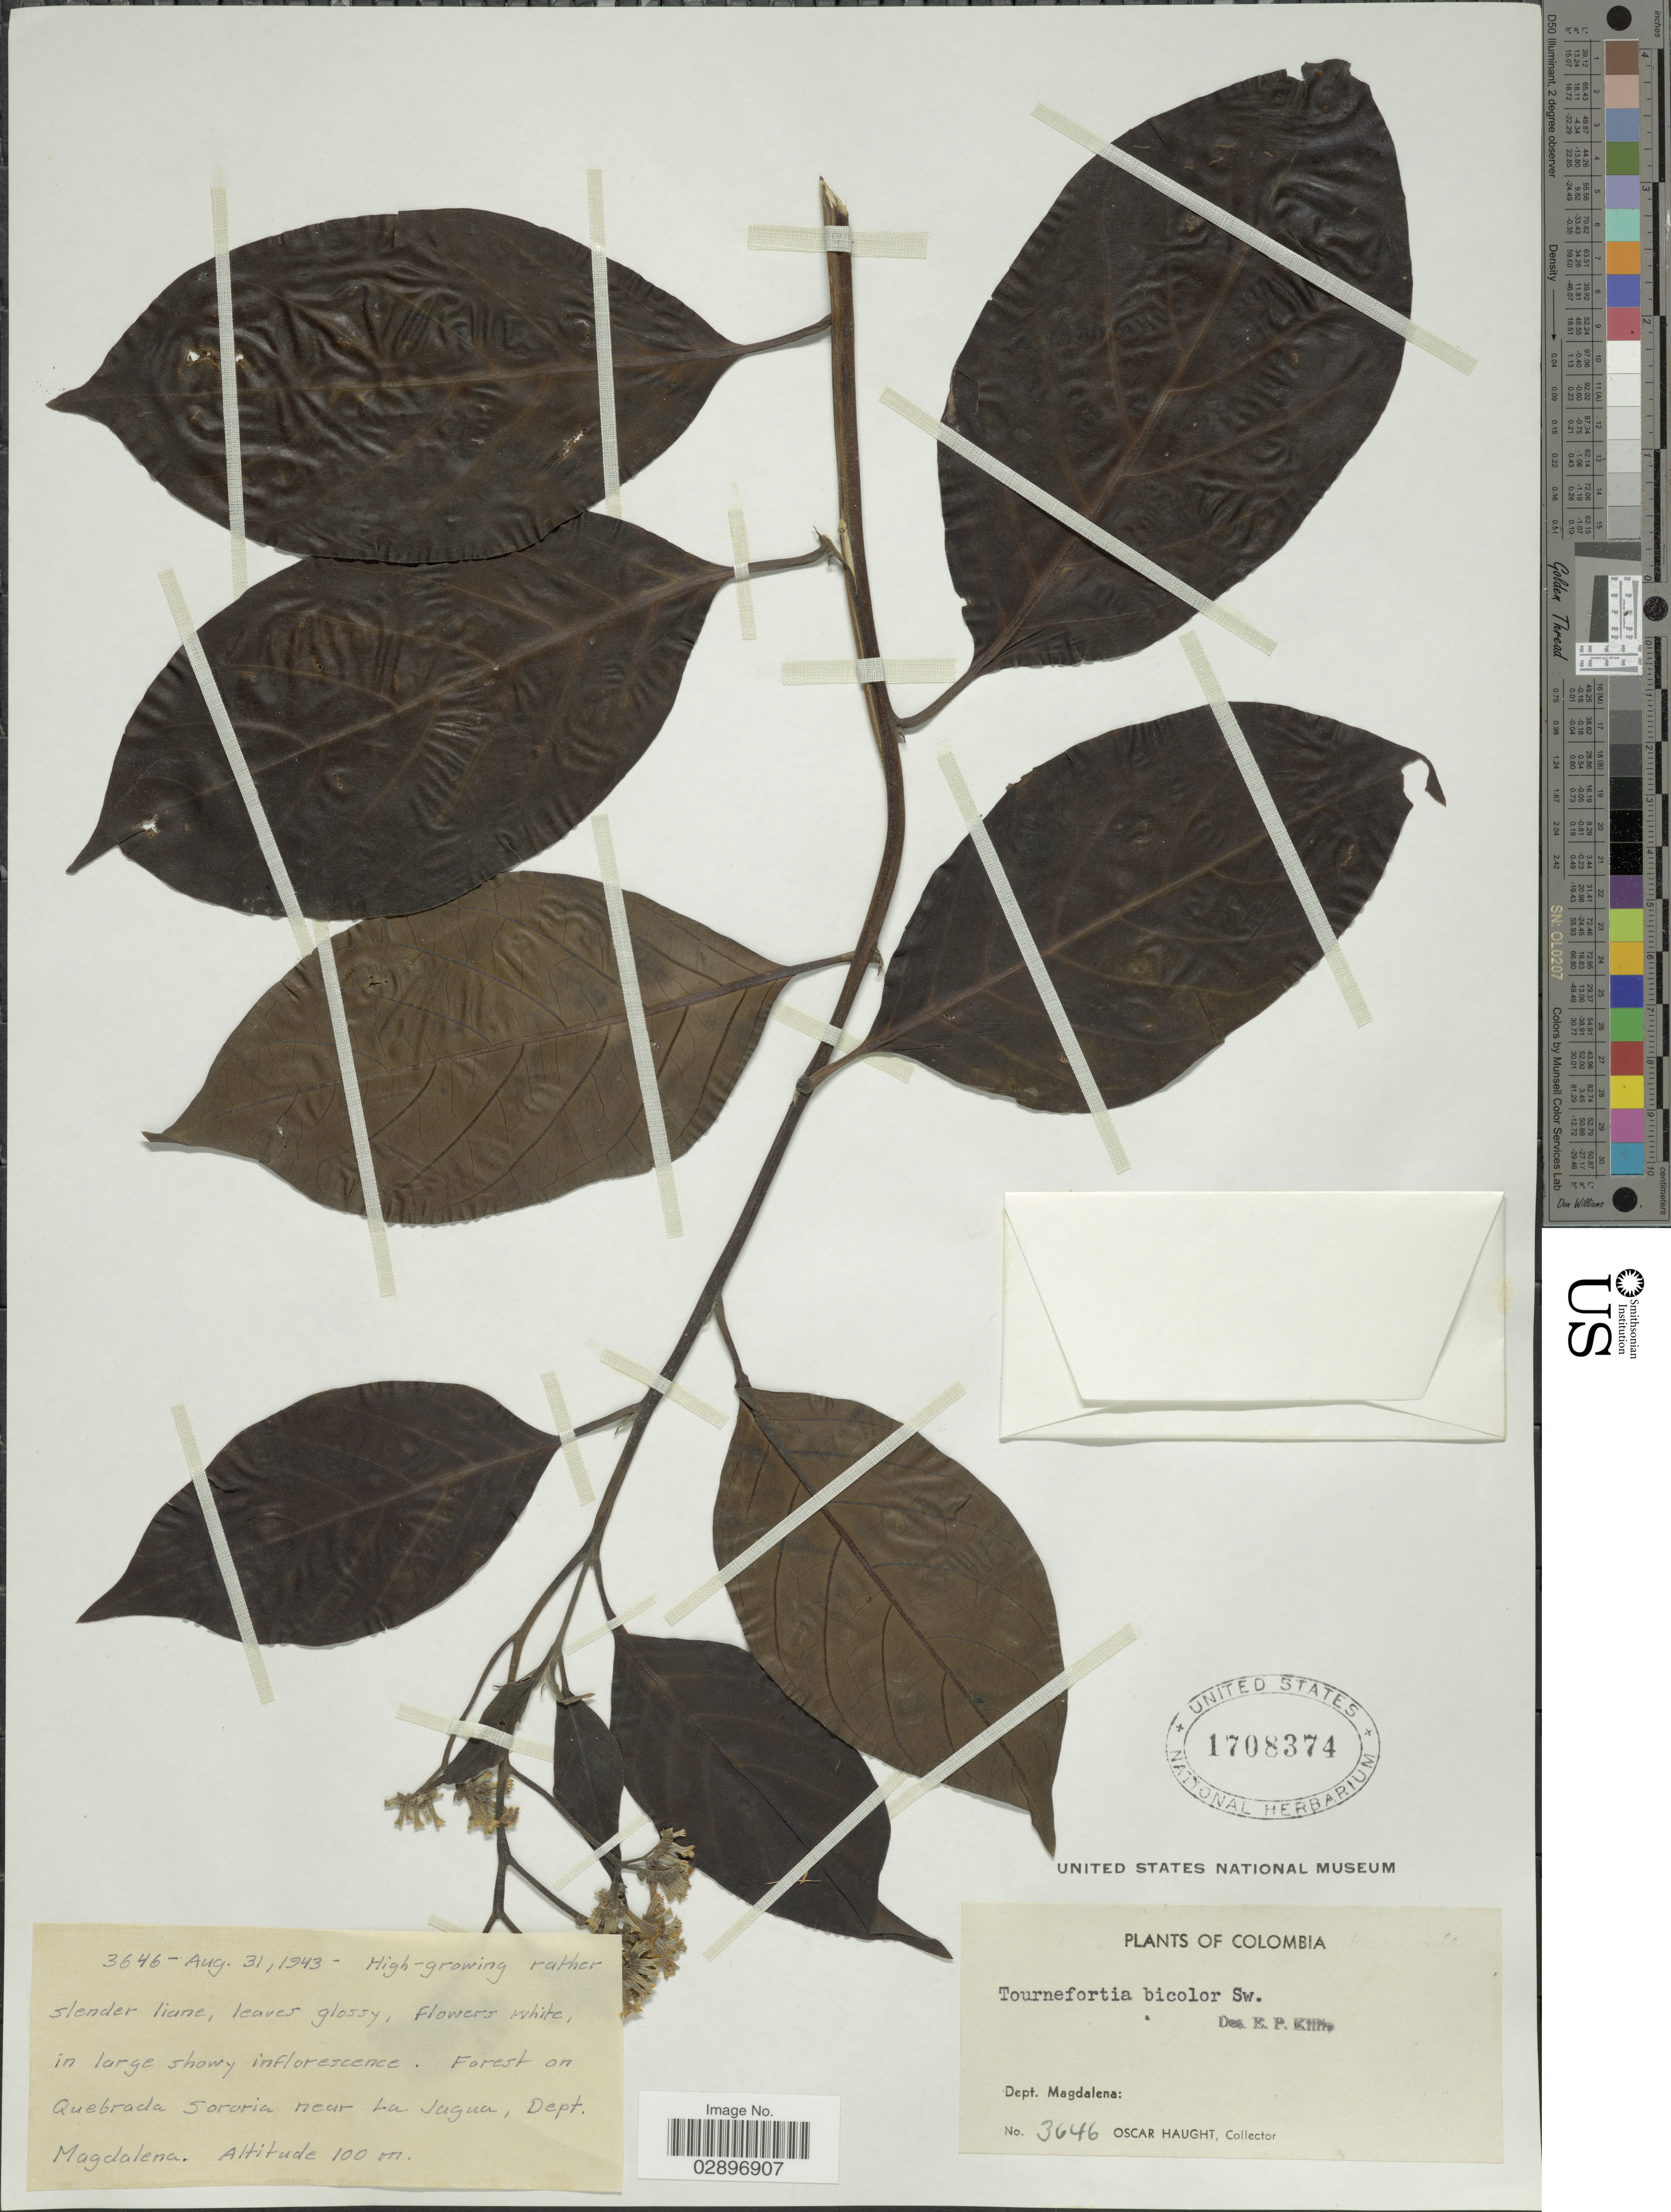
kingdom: Plantae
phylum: Tracheophyta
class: Magnoliopsida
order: Boraginales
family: Heliotropiaceae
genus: Tournefortia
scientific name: Tournefortia bicolor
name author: Sw.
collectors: O. L. Haught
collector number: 3646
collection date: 1943-08-31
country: Colombia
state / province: Magdalena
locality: Dept. Magdalena. Forest on Quebrada Sororia near La Jagua.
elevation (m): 100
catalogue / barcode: US 1708374